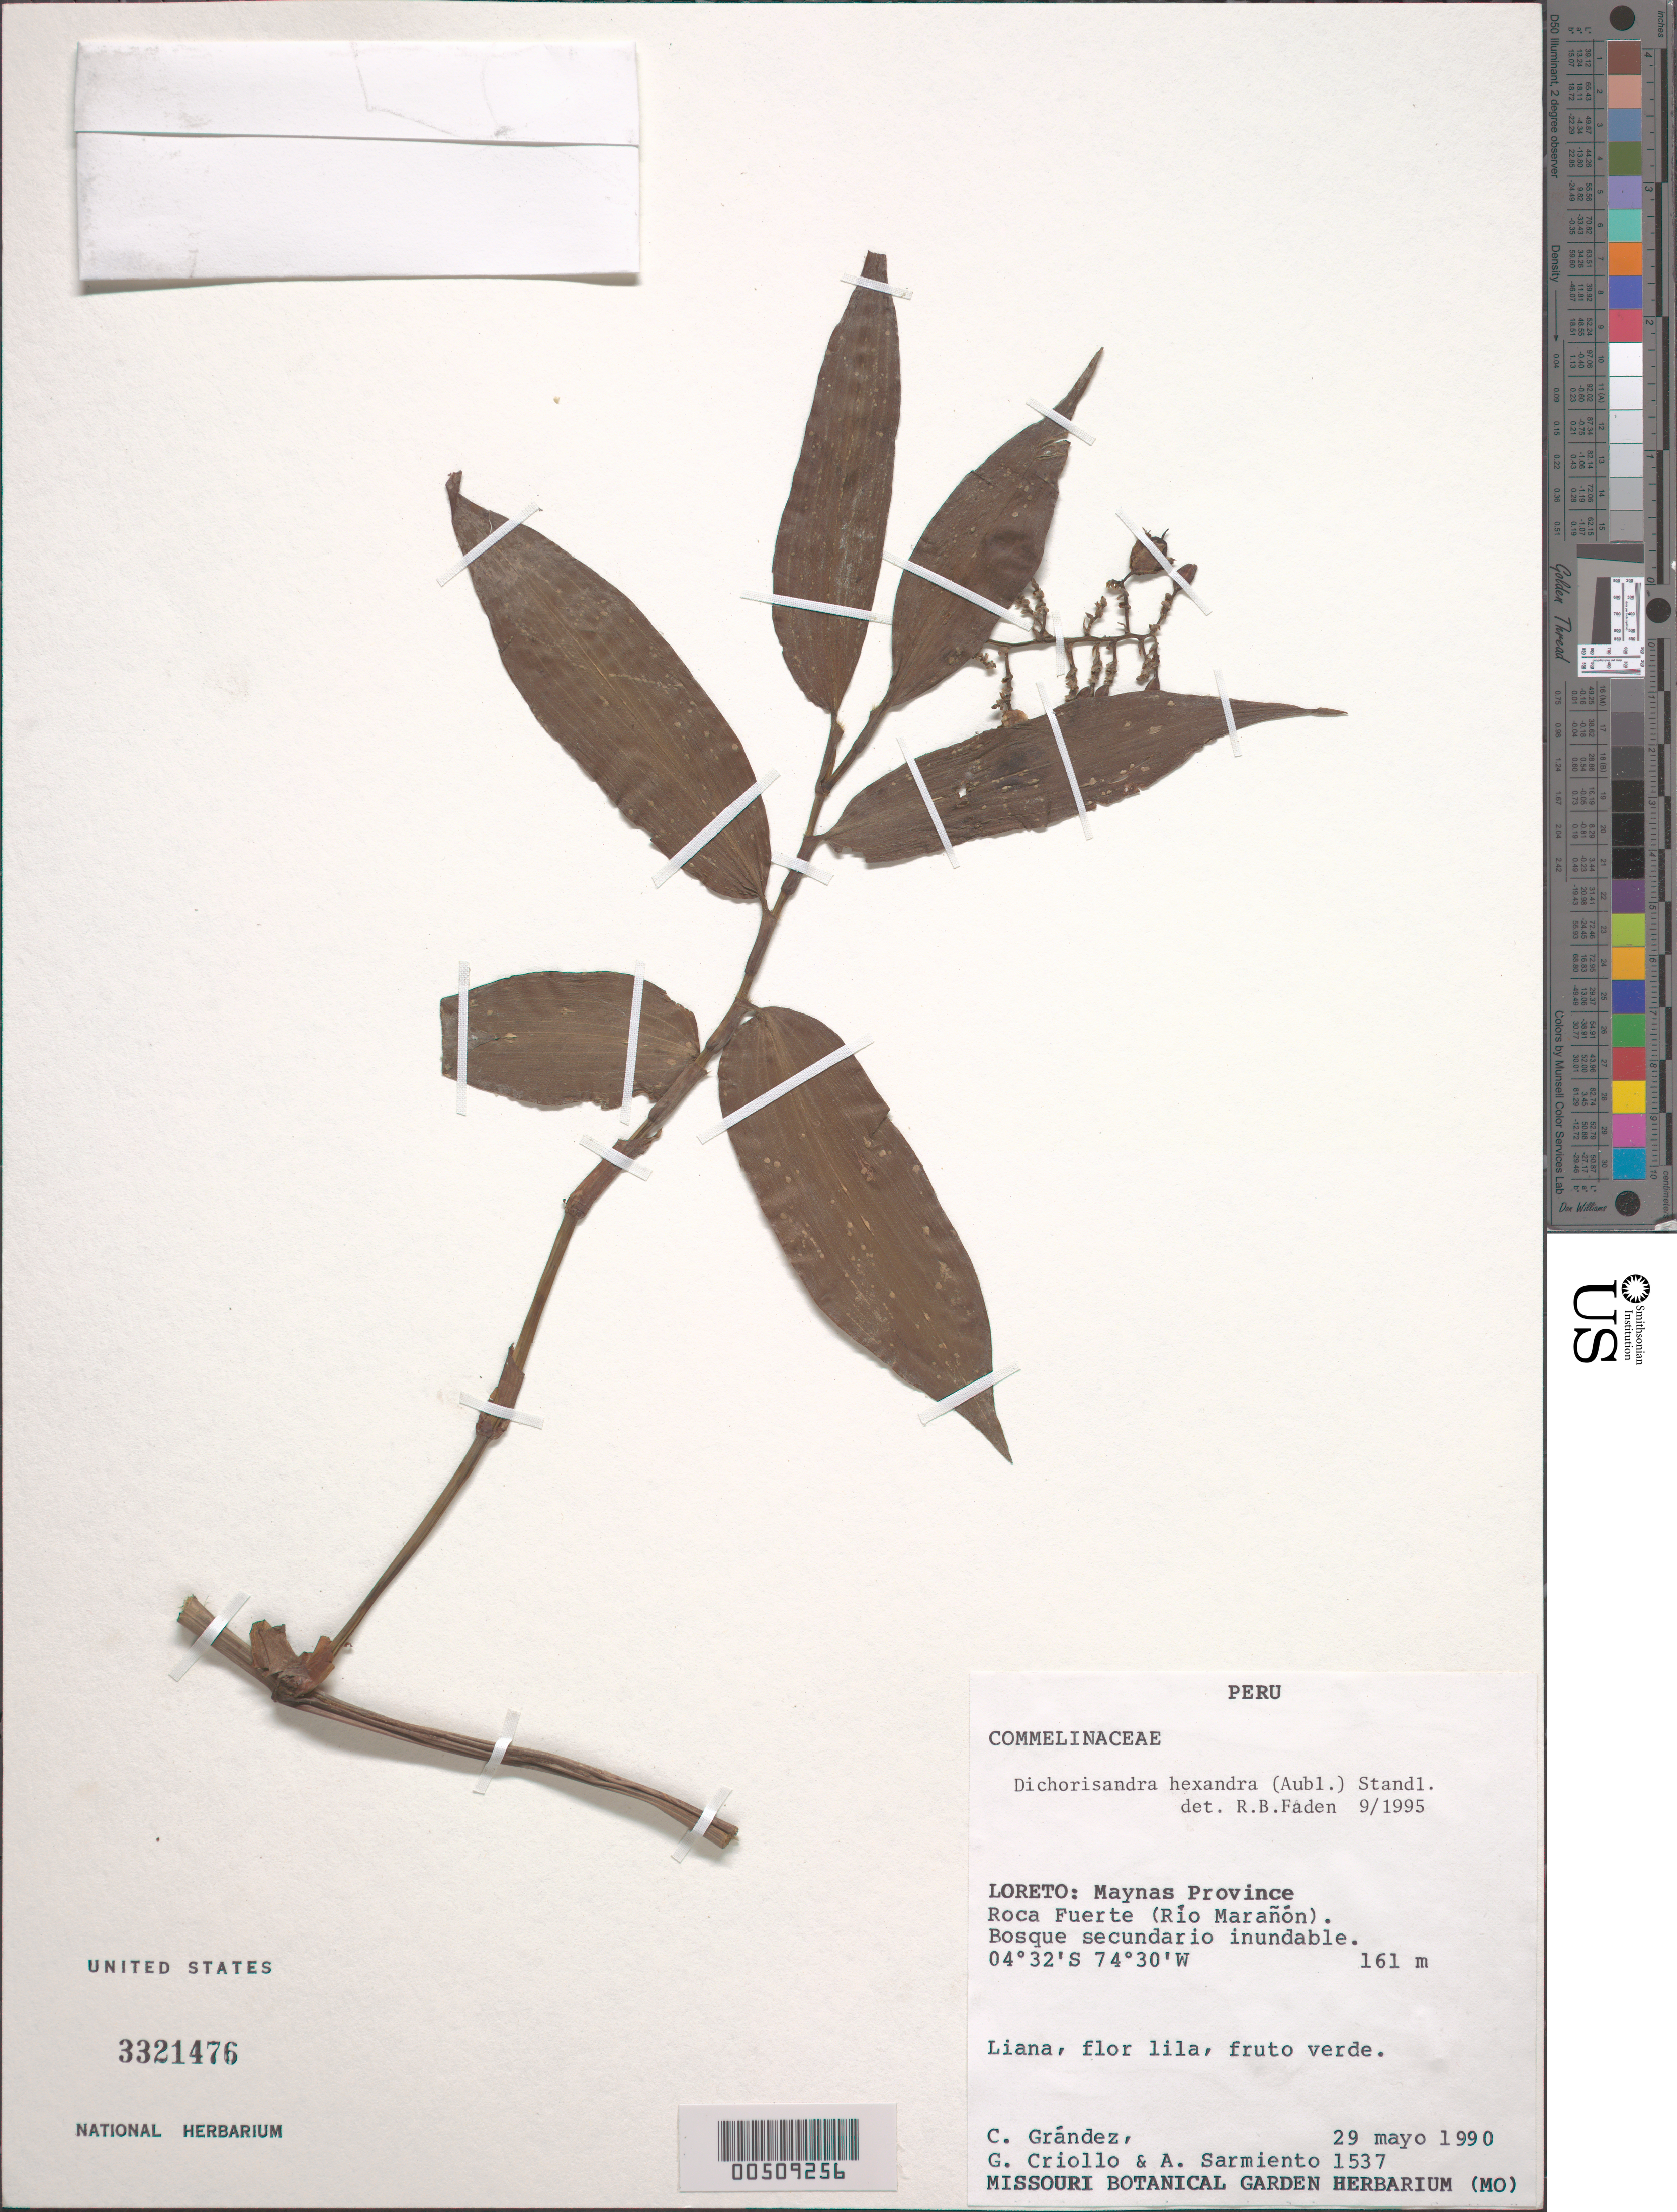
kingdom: Plantae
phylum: Tracheophyta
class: Liliopsida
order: Commelinales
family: Commelinaceae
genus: Dichorisandra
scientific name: Dichorisandra hexandra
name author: (Aubl.) Standl.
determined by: Faden, Robert B., (US), Smithsonian Institution - National Museum of Natural History (UNITED STATES)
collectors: C. Grández, G. Criollo & A. Sarmiento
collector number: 1537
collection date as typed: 29 May 1990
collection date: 1990-05-29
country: Peru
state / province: Loreto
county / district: Maynas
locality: Maynas Province, Roca Fuerte, Río Marañón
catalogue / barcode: US 3321476